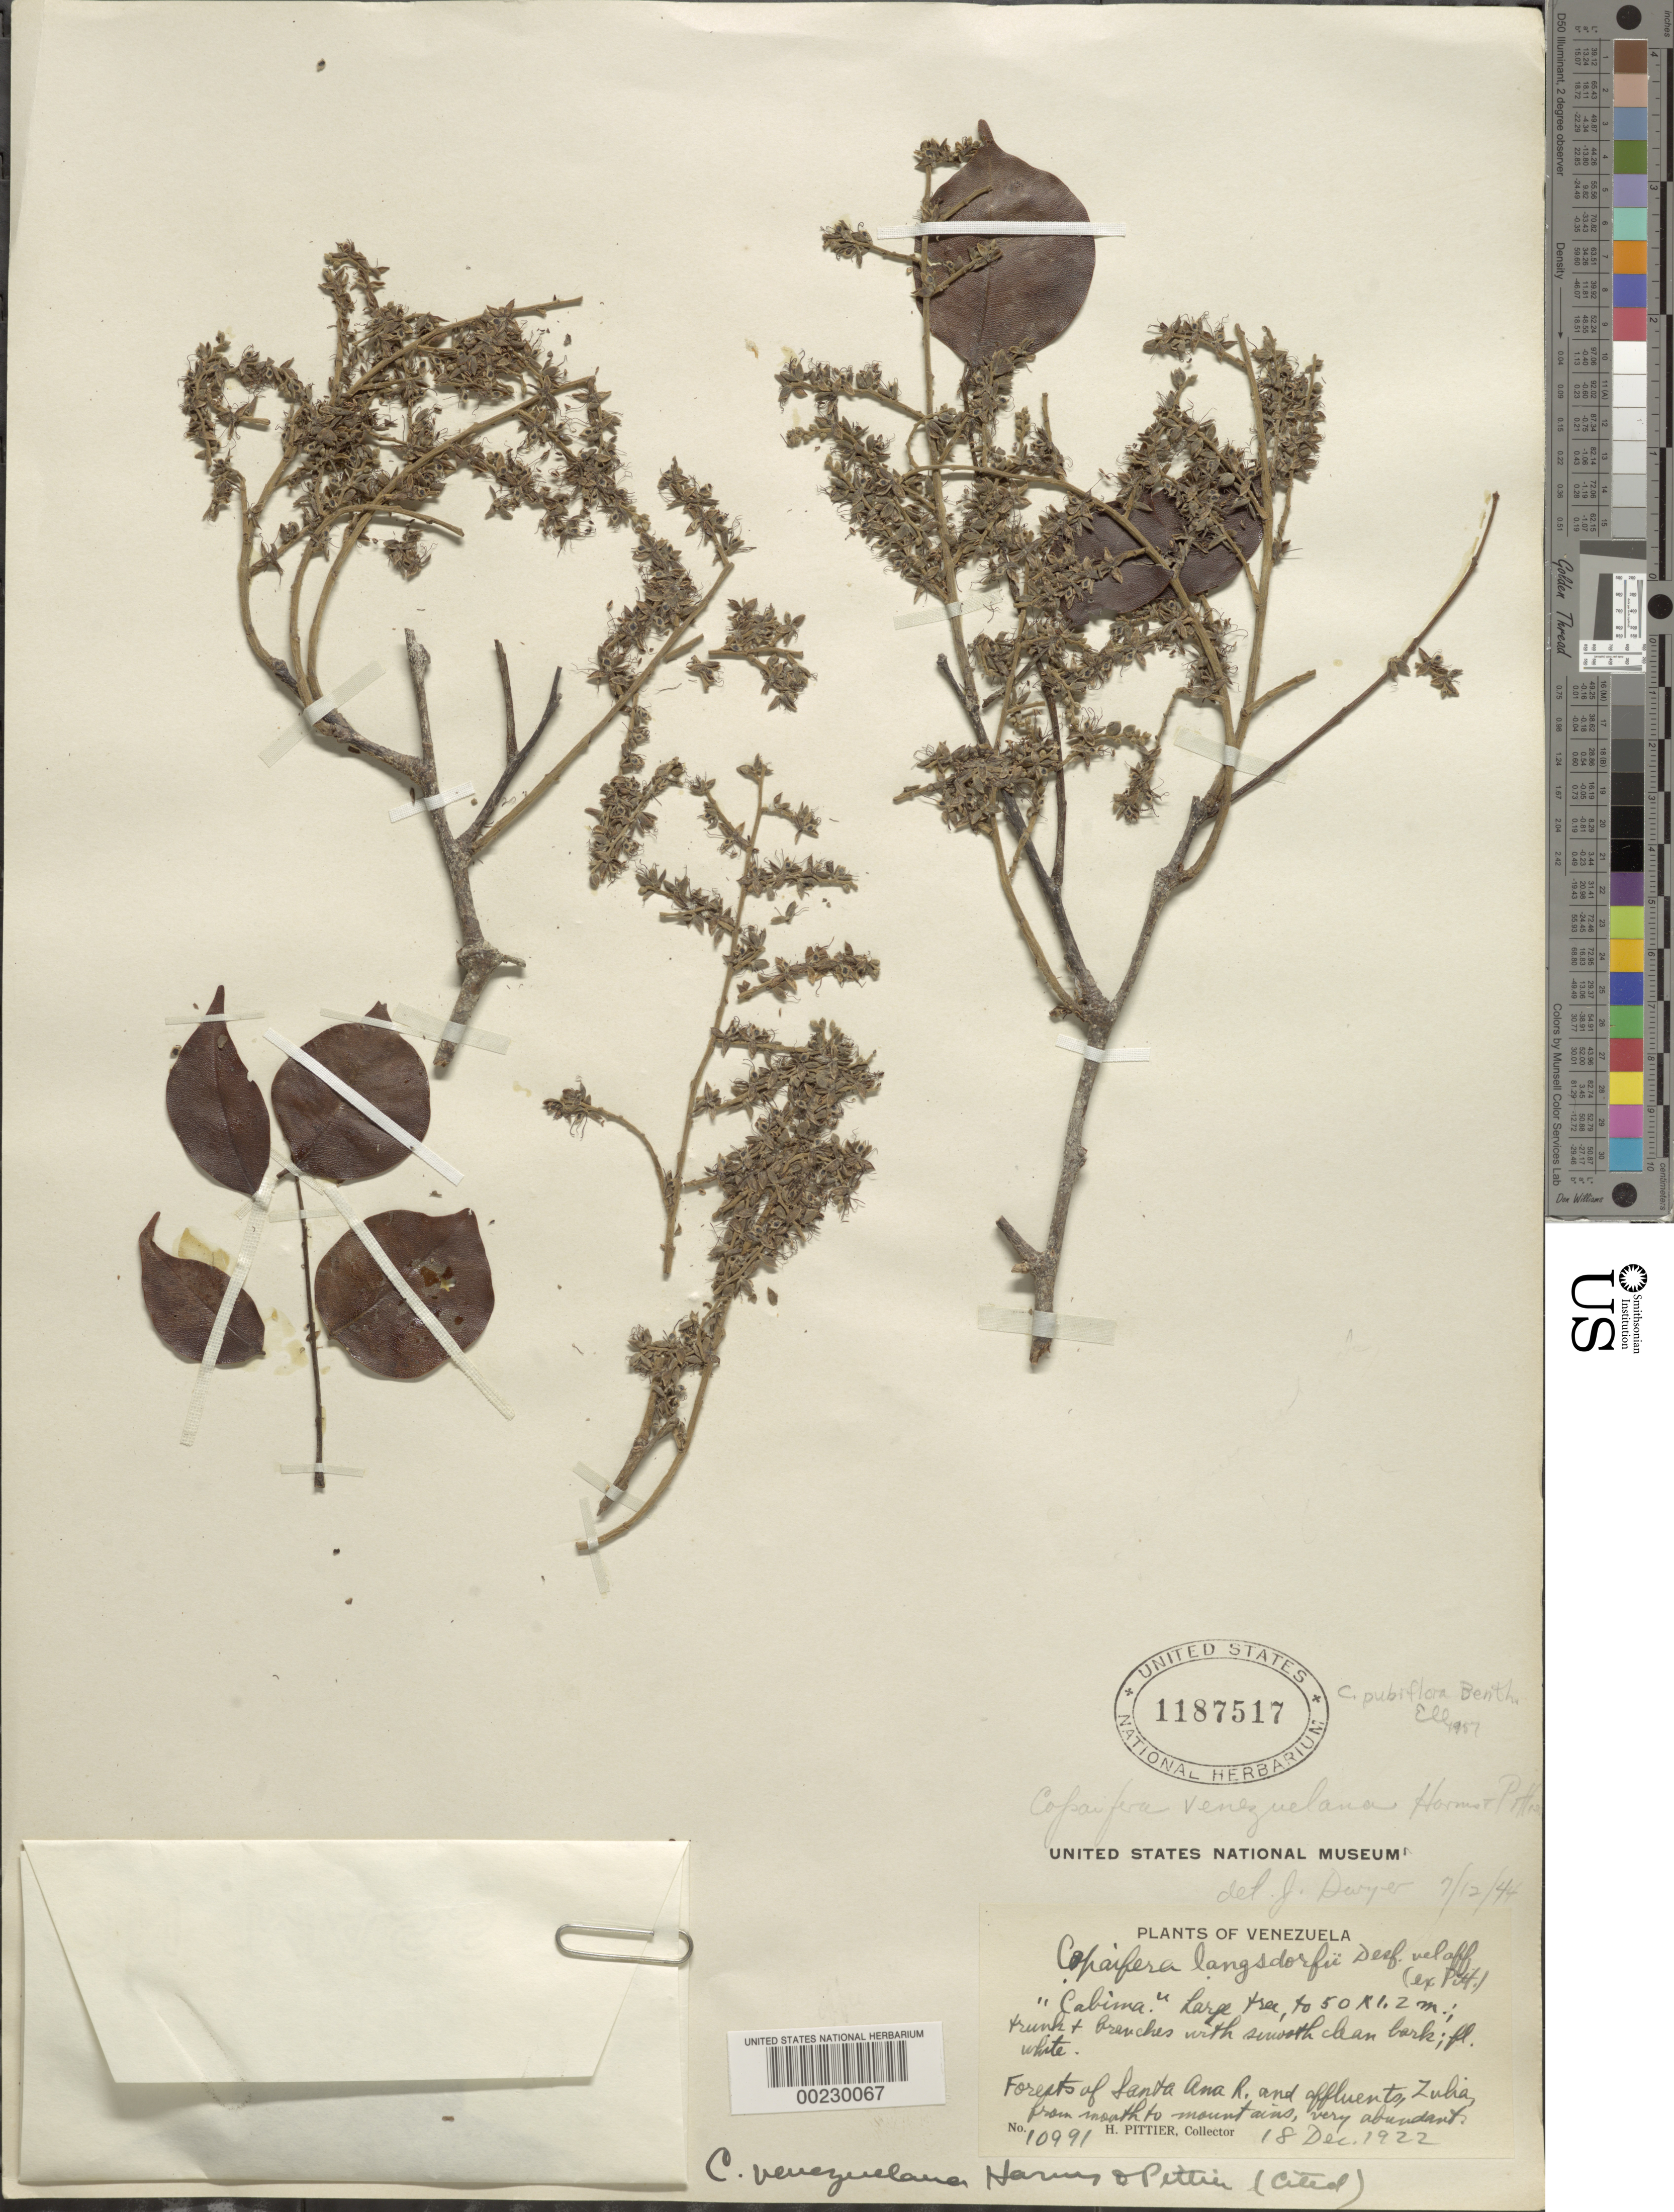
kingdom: Plantae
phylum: Tracheophyta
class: Magnoliopsida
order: Fabales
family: Fabaceae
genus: Copaifera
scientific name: Copaifera pubiflora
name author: Benth.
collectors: H. F. Pittier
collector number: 10991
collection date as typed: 18 Dec 1922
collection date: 1922-12-18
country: Venezuela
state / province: Zulia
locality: Forests of santa ana r. and affluents, from mouth to mountains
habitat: Forests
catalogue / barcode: US 1187517